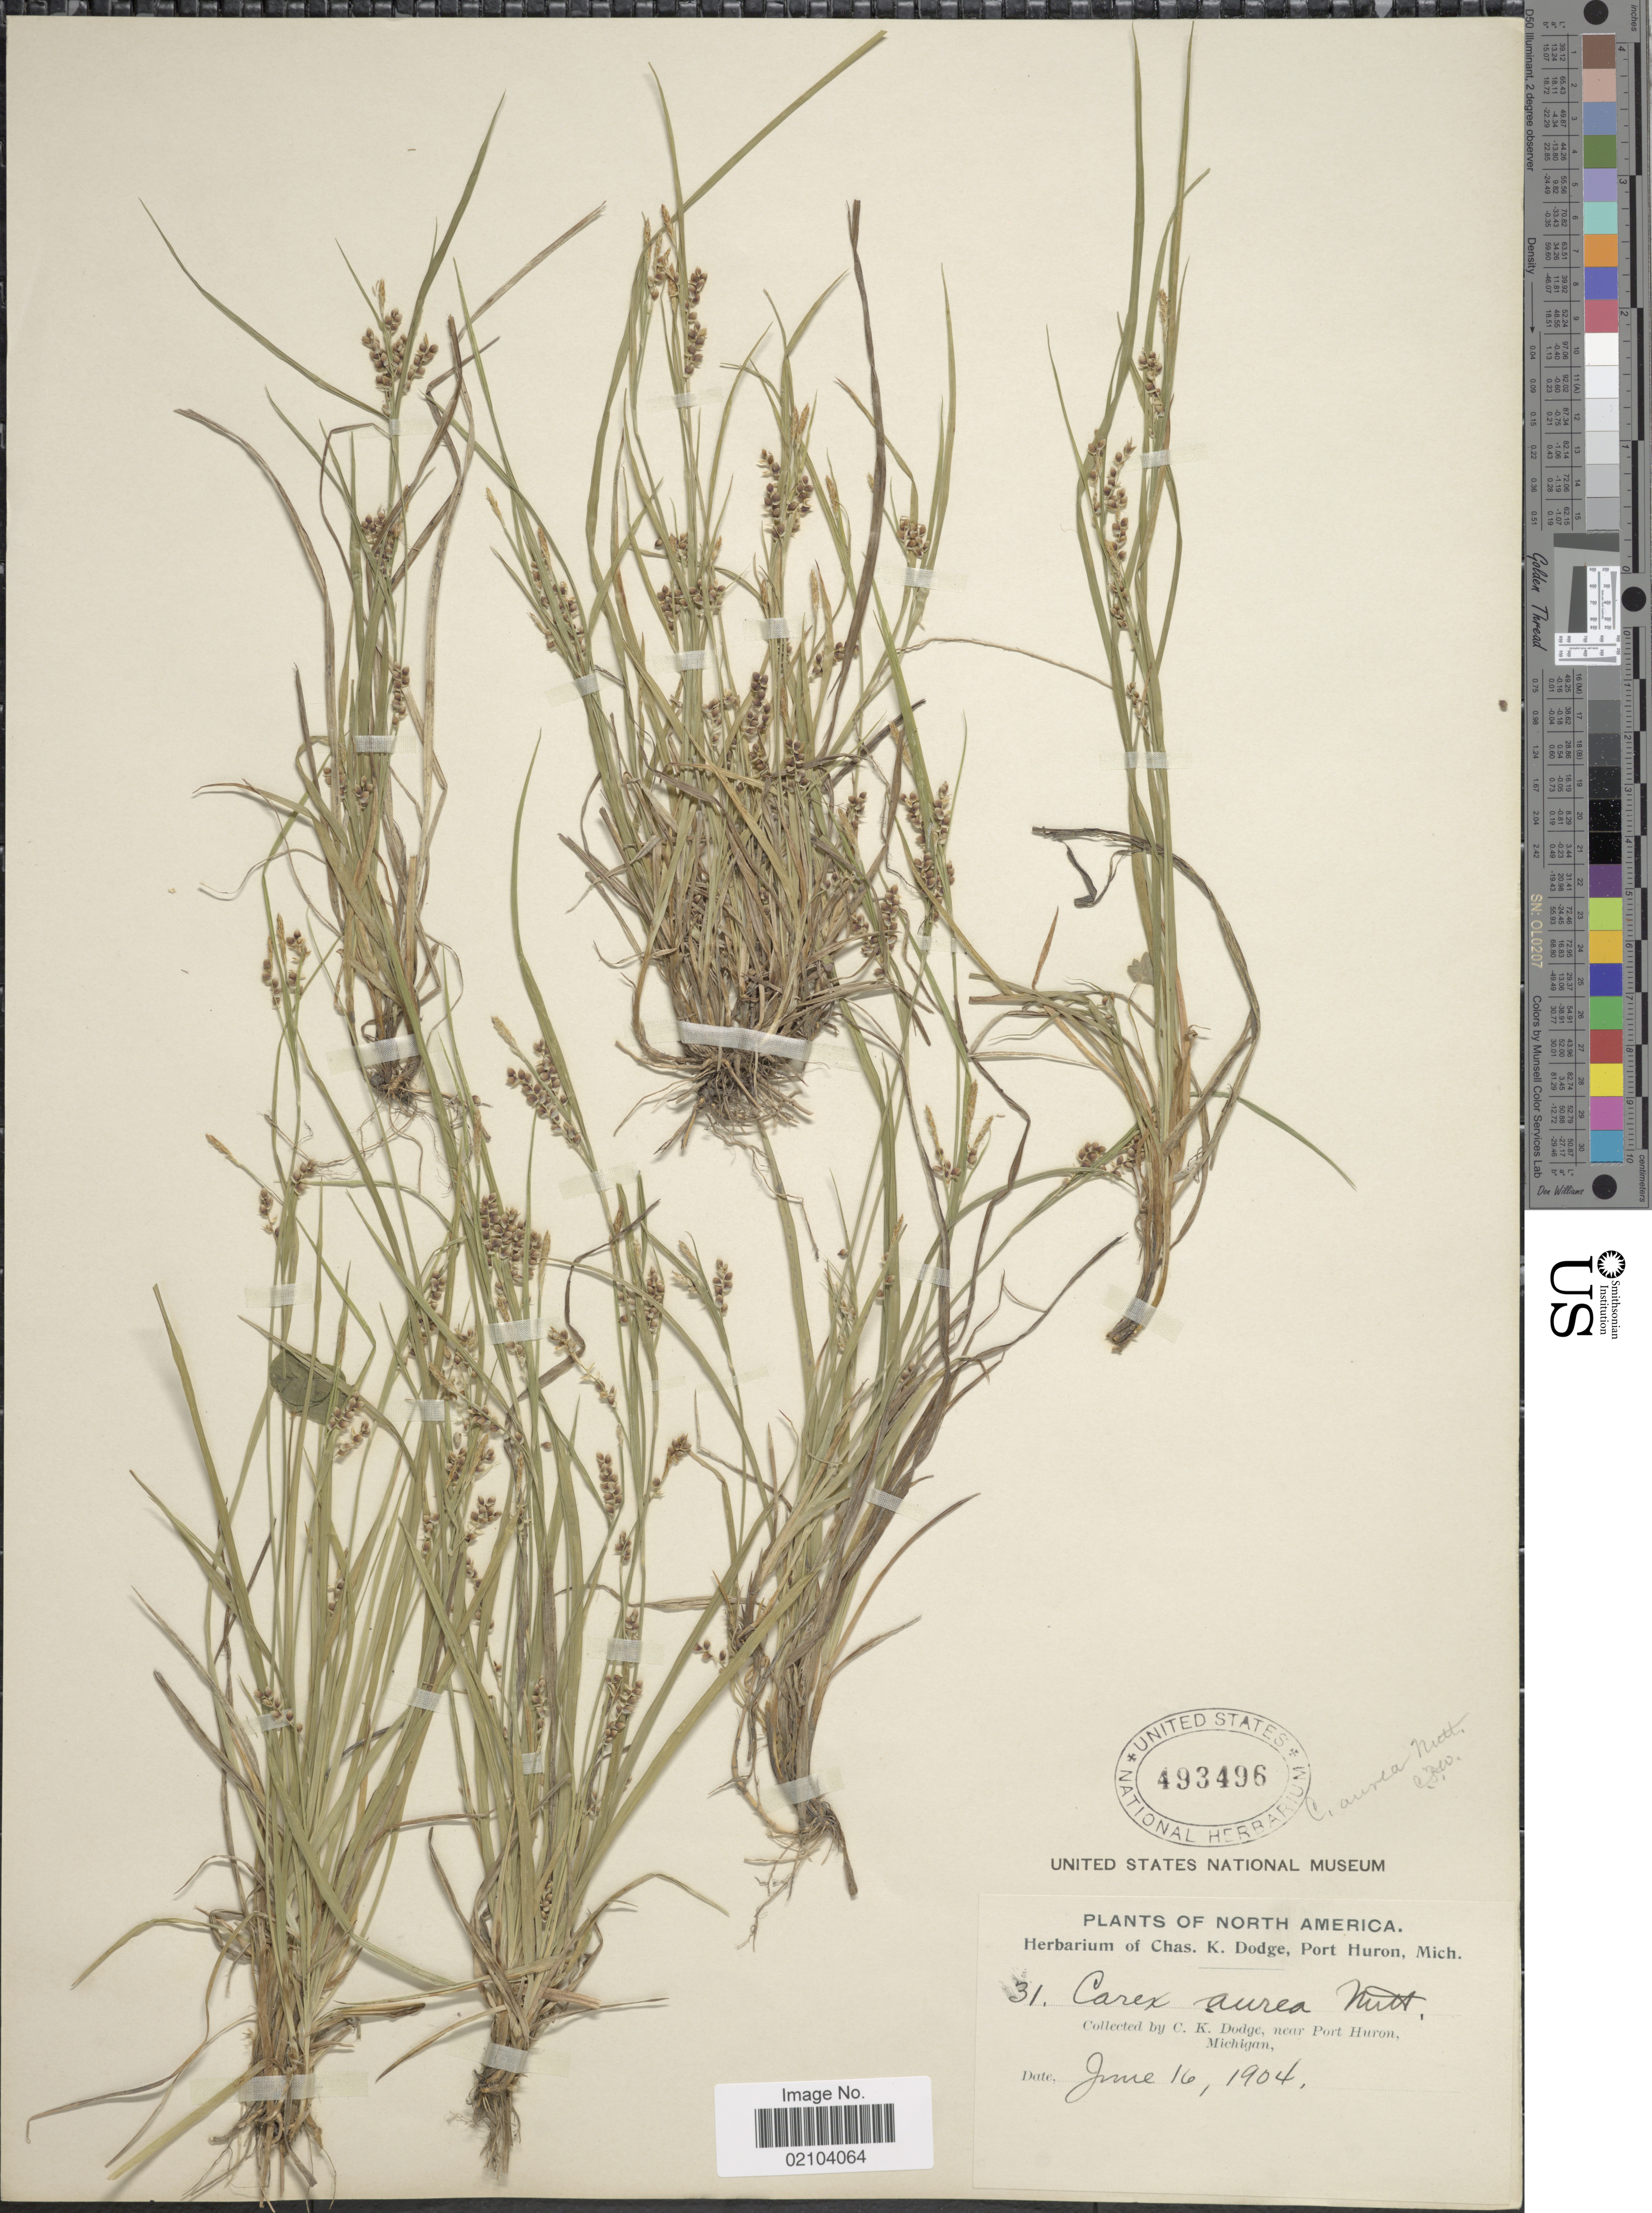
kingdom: Plantae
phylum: Tracheophyta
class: Liliopsida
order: Poales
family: Cyperaceae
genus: Carex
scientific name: Carex aurea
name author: Nutt.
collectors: C. K. Dodge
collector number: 31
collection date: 1904-06-16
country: United States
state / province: Michigan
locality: Near port Huron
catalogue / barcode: US 493496